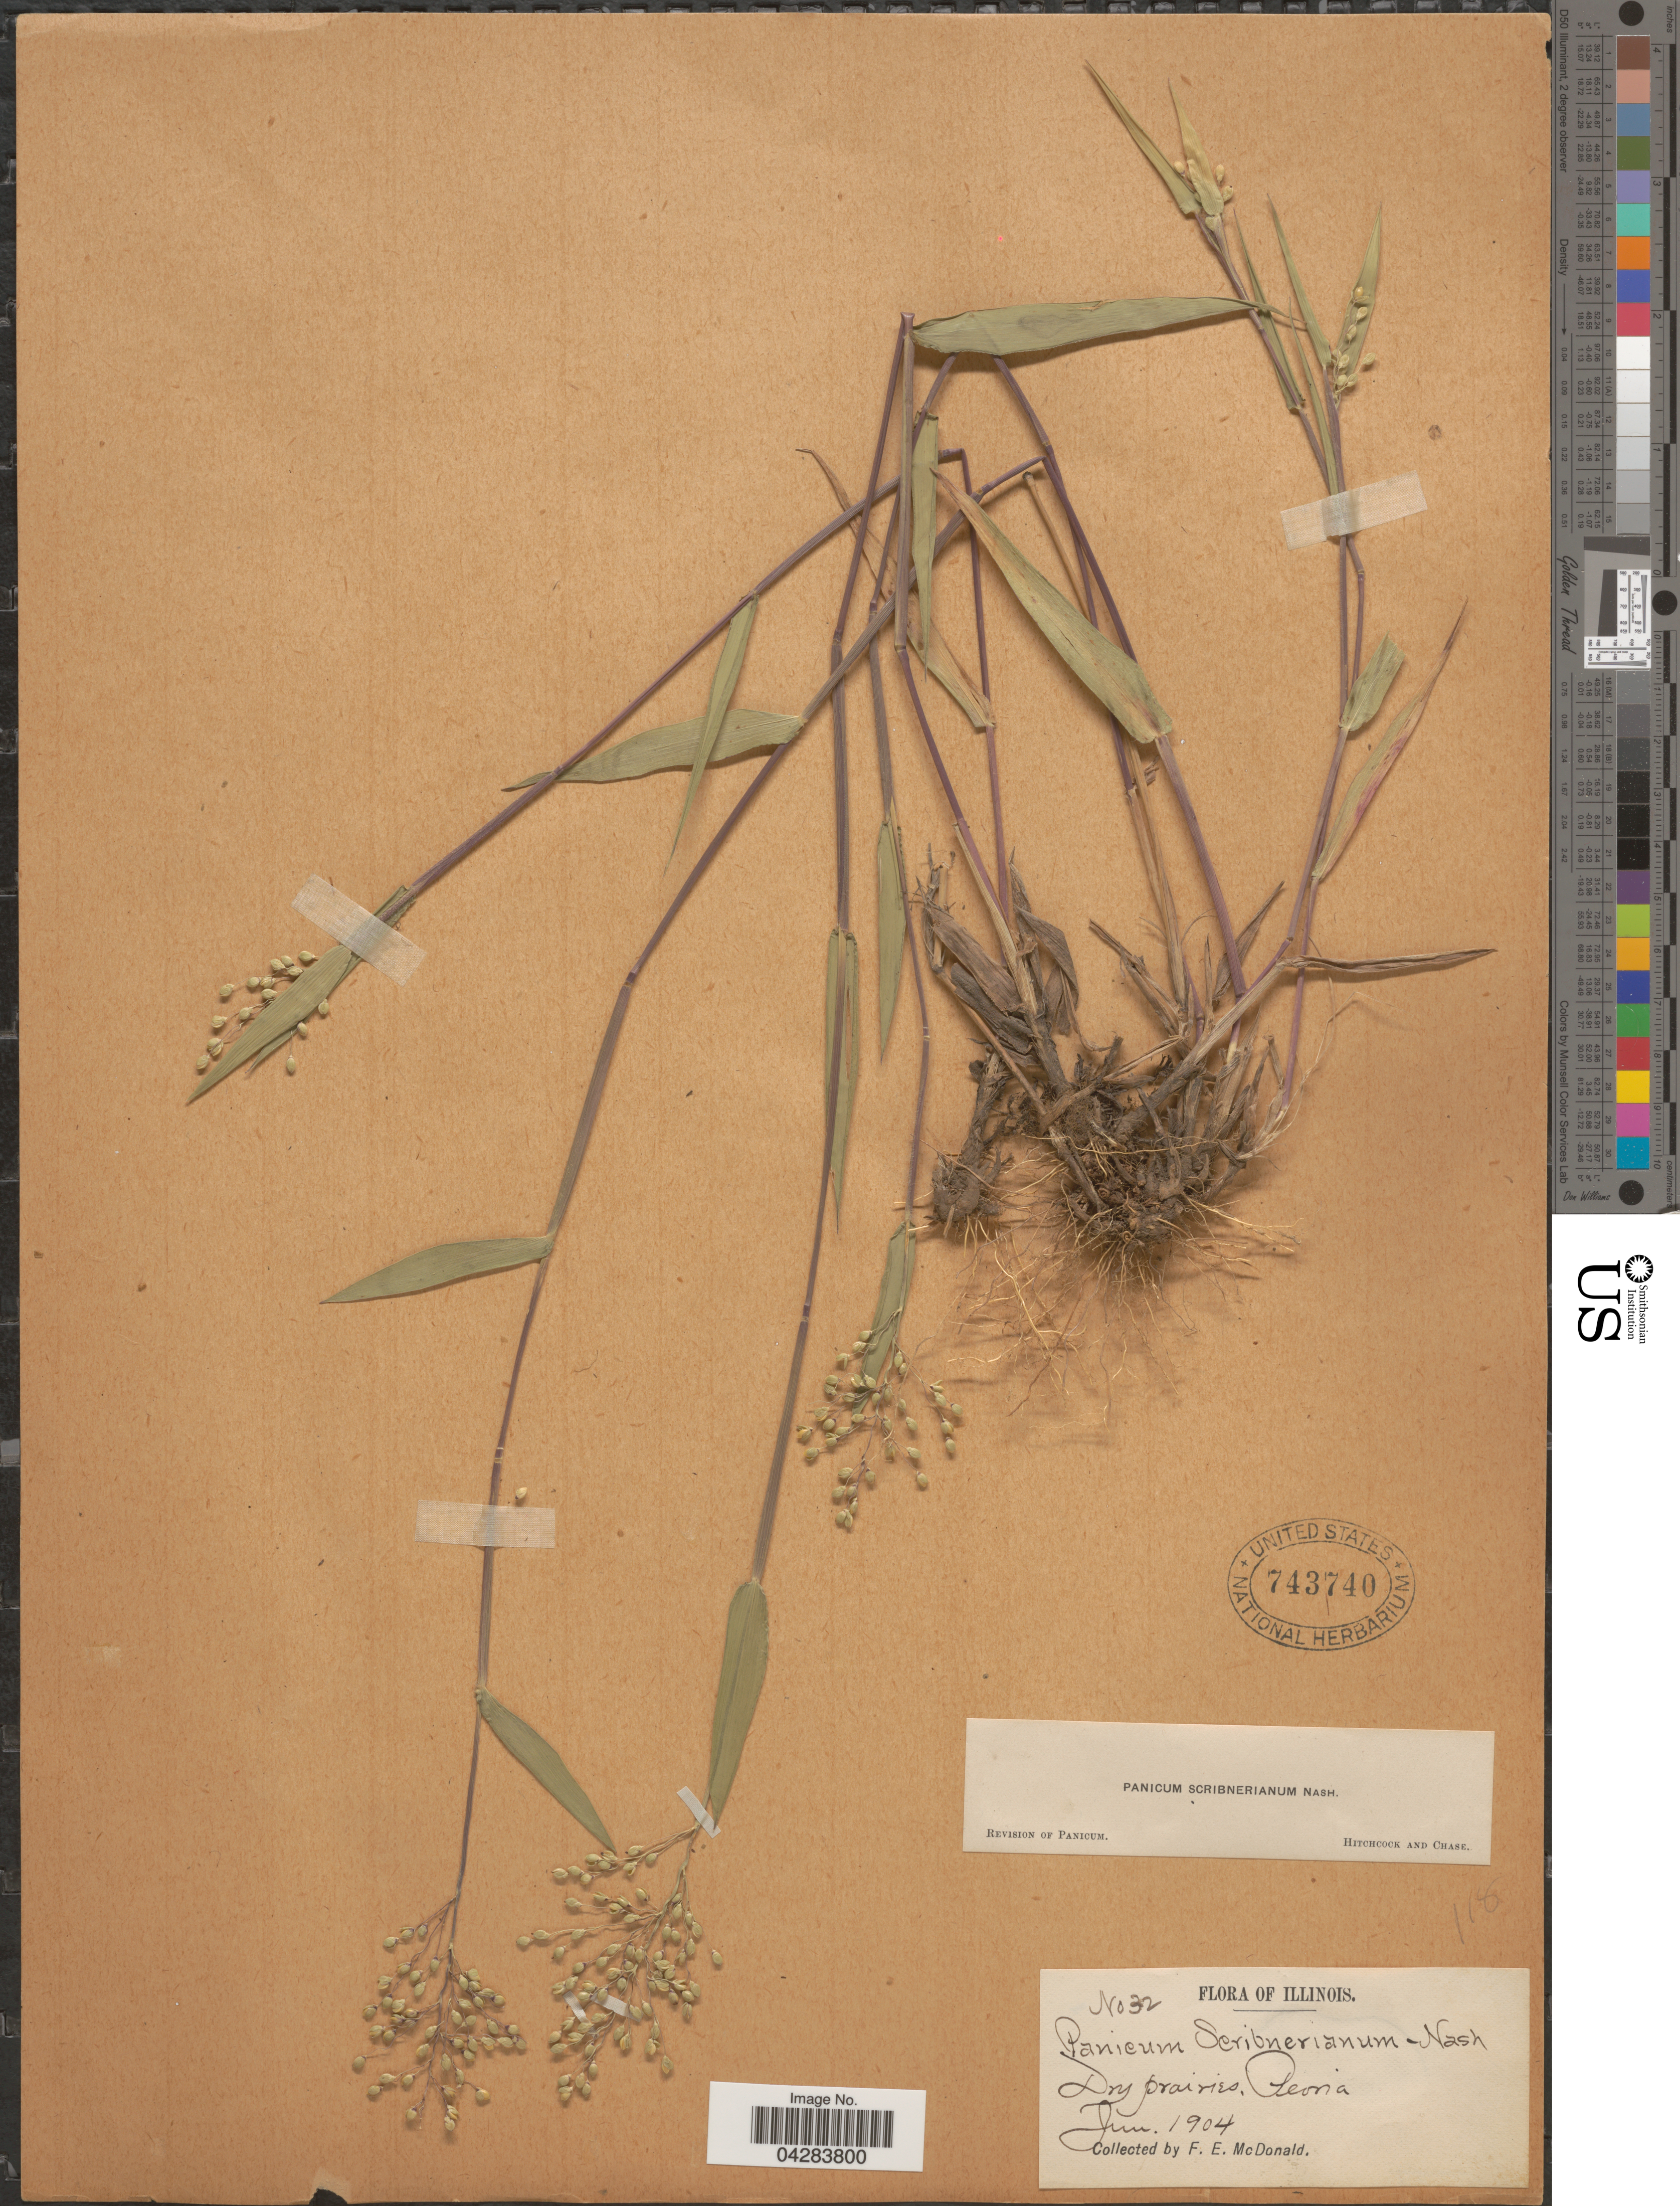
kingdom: Plantae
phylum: Tracheophyta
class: Liliopsida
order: Poales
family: Poaceae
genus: Dichanthelium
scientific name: Dichanthelium oligosanthes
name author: (Schult.) Gould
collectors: F. E. McDonald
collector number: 32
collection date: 1904-06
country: United States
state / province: Illinois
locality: Dry prairies, Peoria.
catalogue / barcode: US 743740